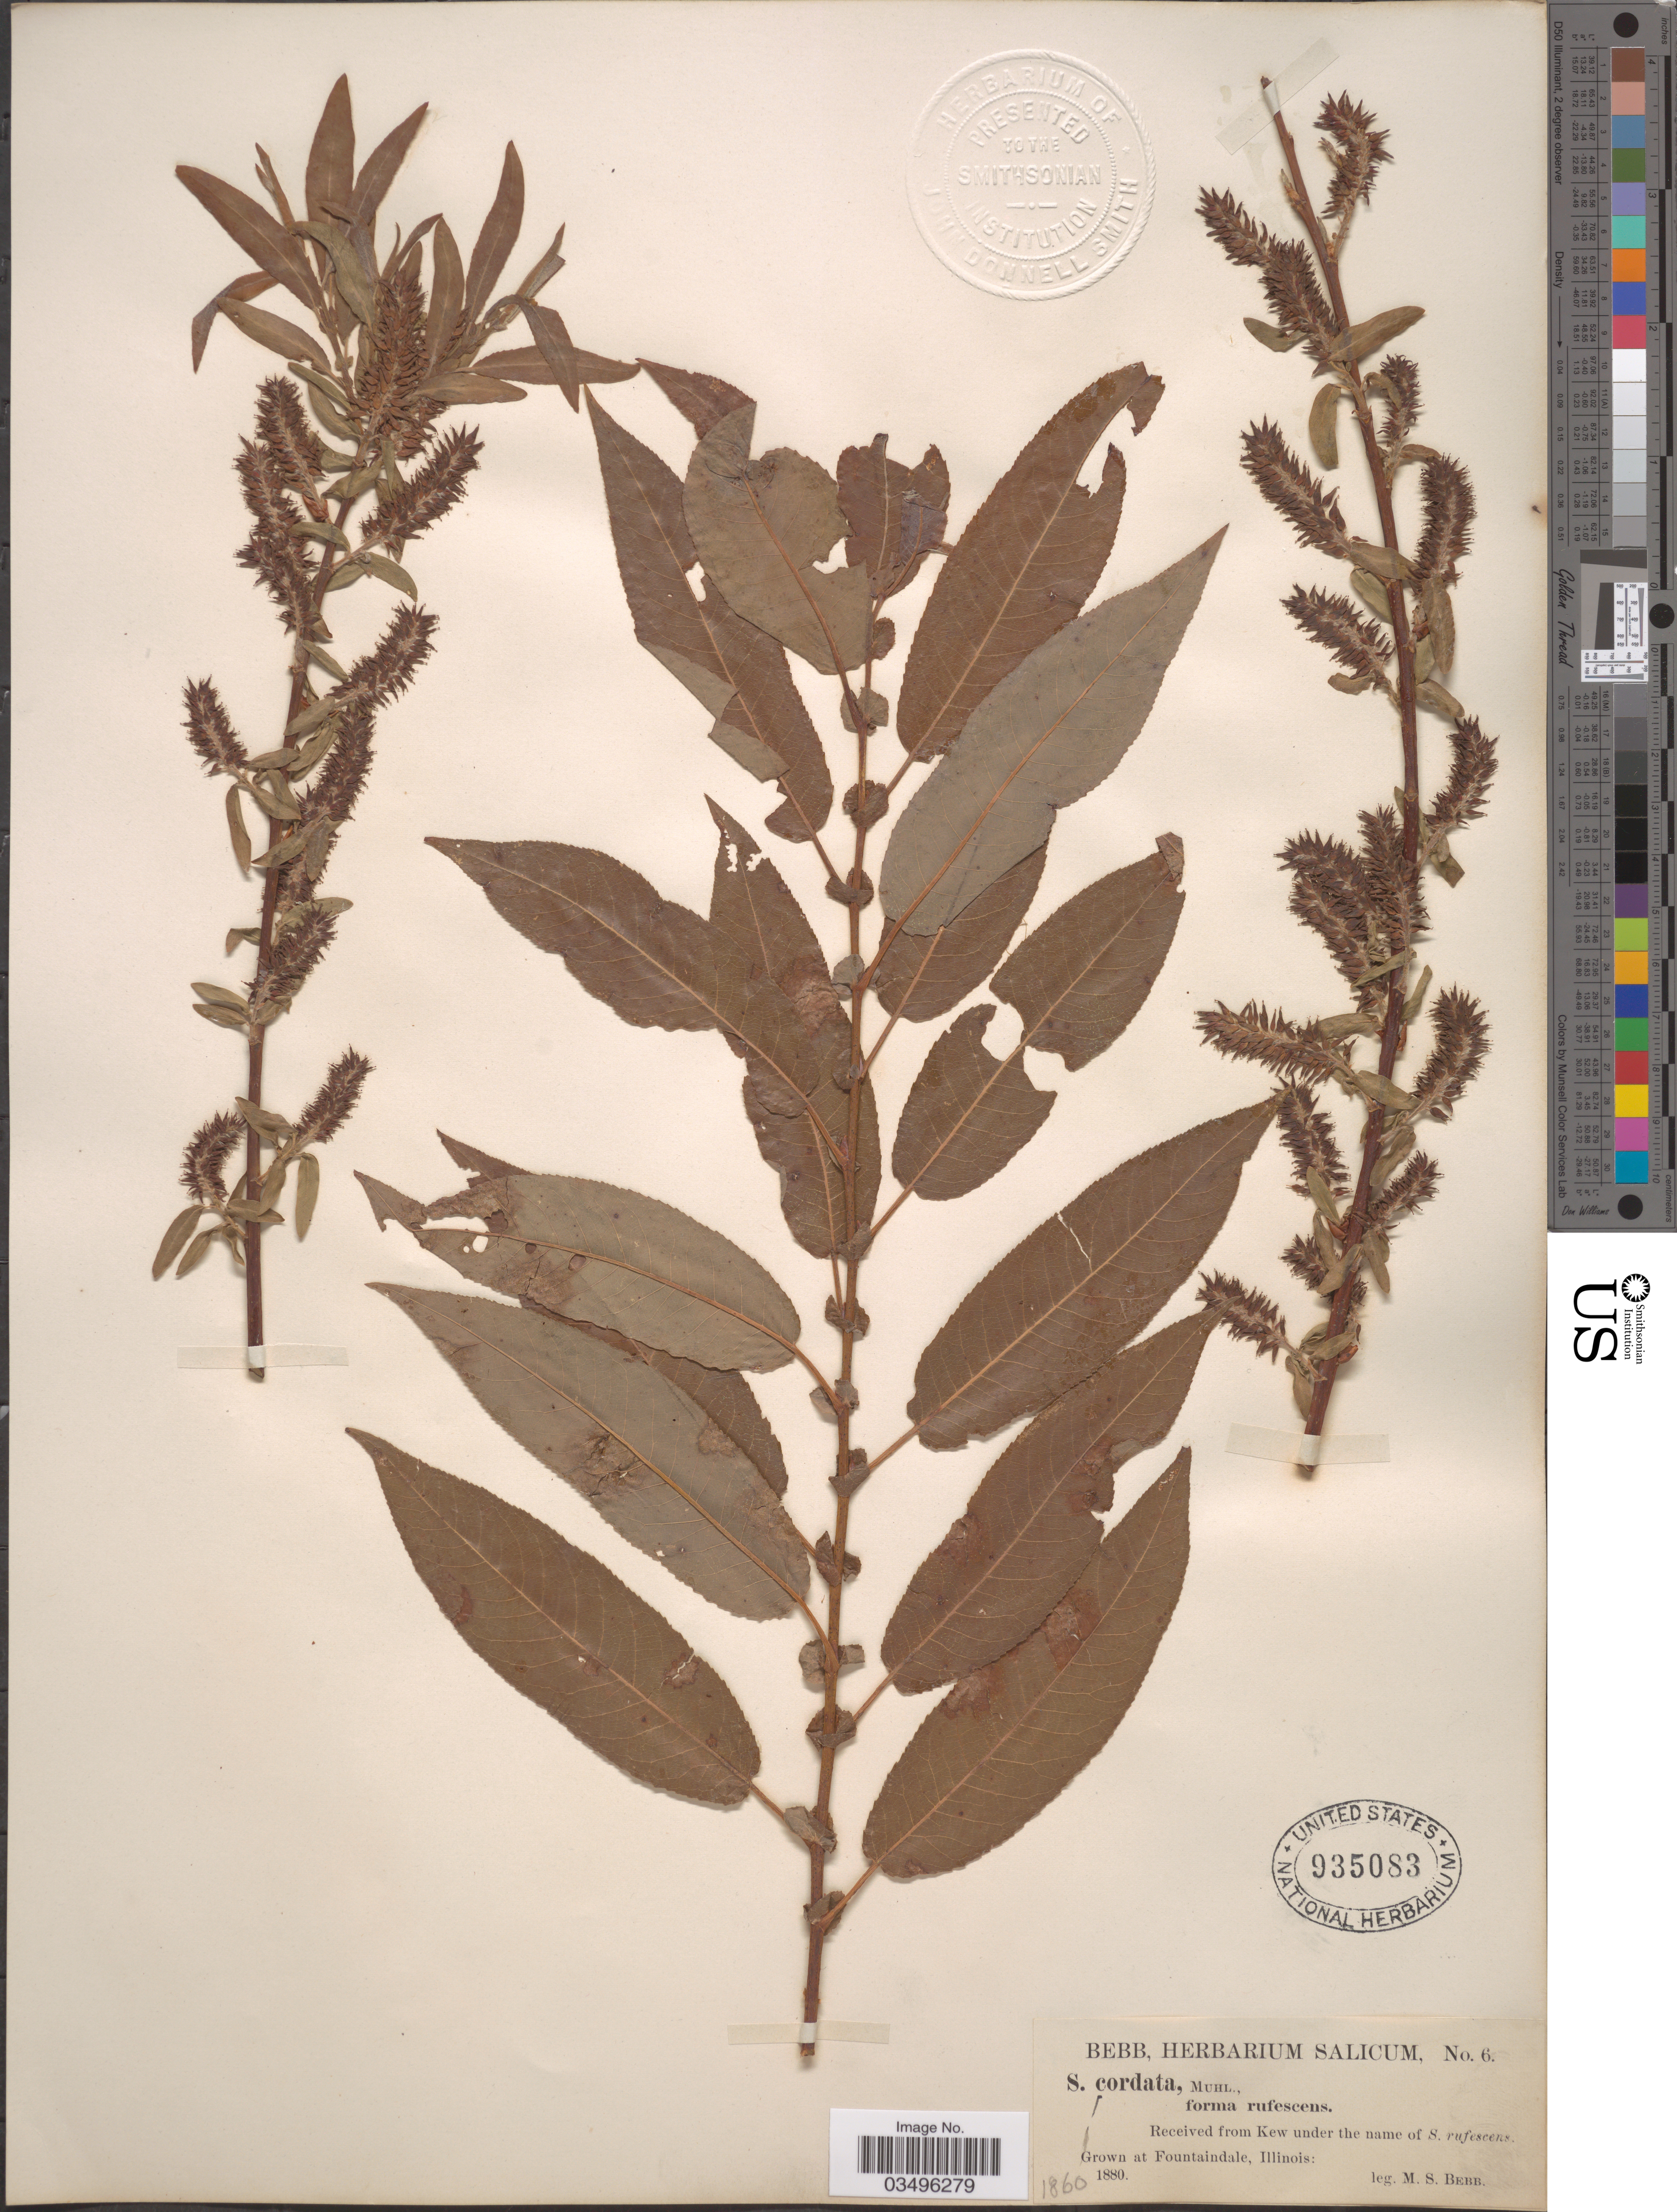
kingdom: Plantae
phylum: Tracheophyta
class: Magnoliopsida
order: Malpighiales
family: Salicaceae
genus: Salix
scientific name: Salix cordata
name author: Michx.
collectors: M. Bebb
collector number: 6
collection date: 1880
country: United States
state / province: Illinois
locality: Grown at Fountaindale.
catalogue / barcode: US 935083